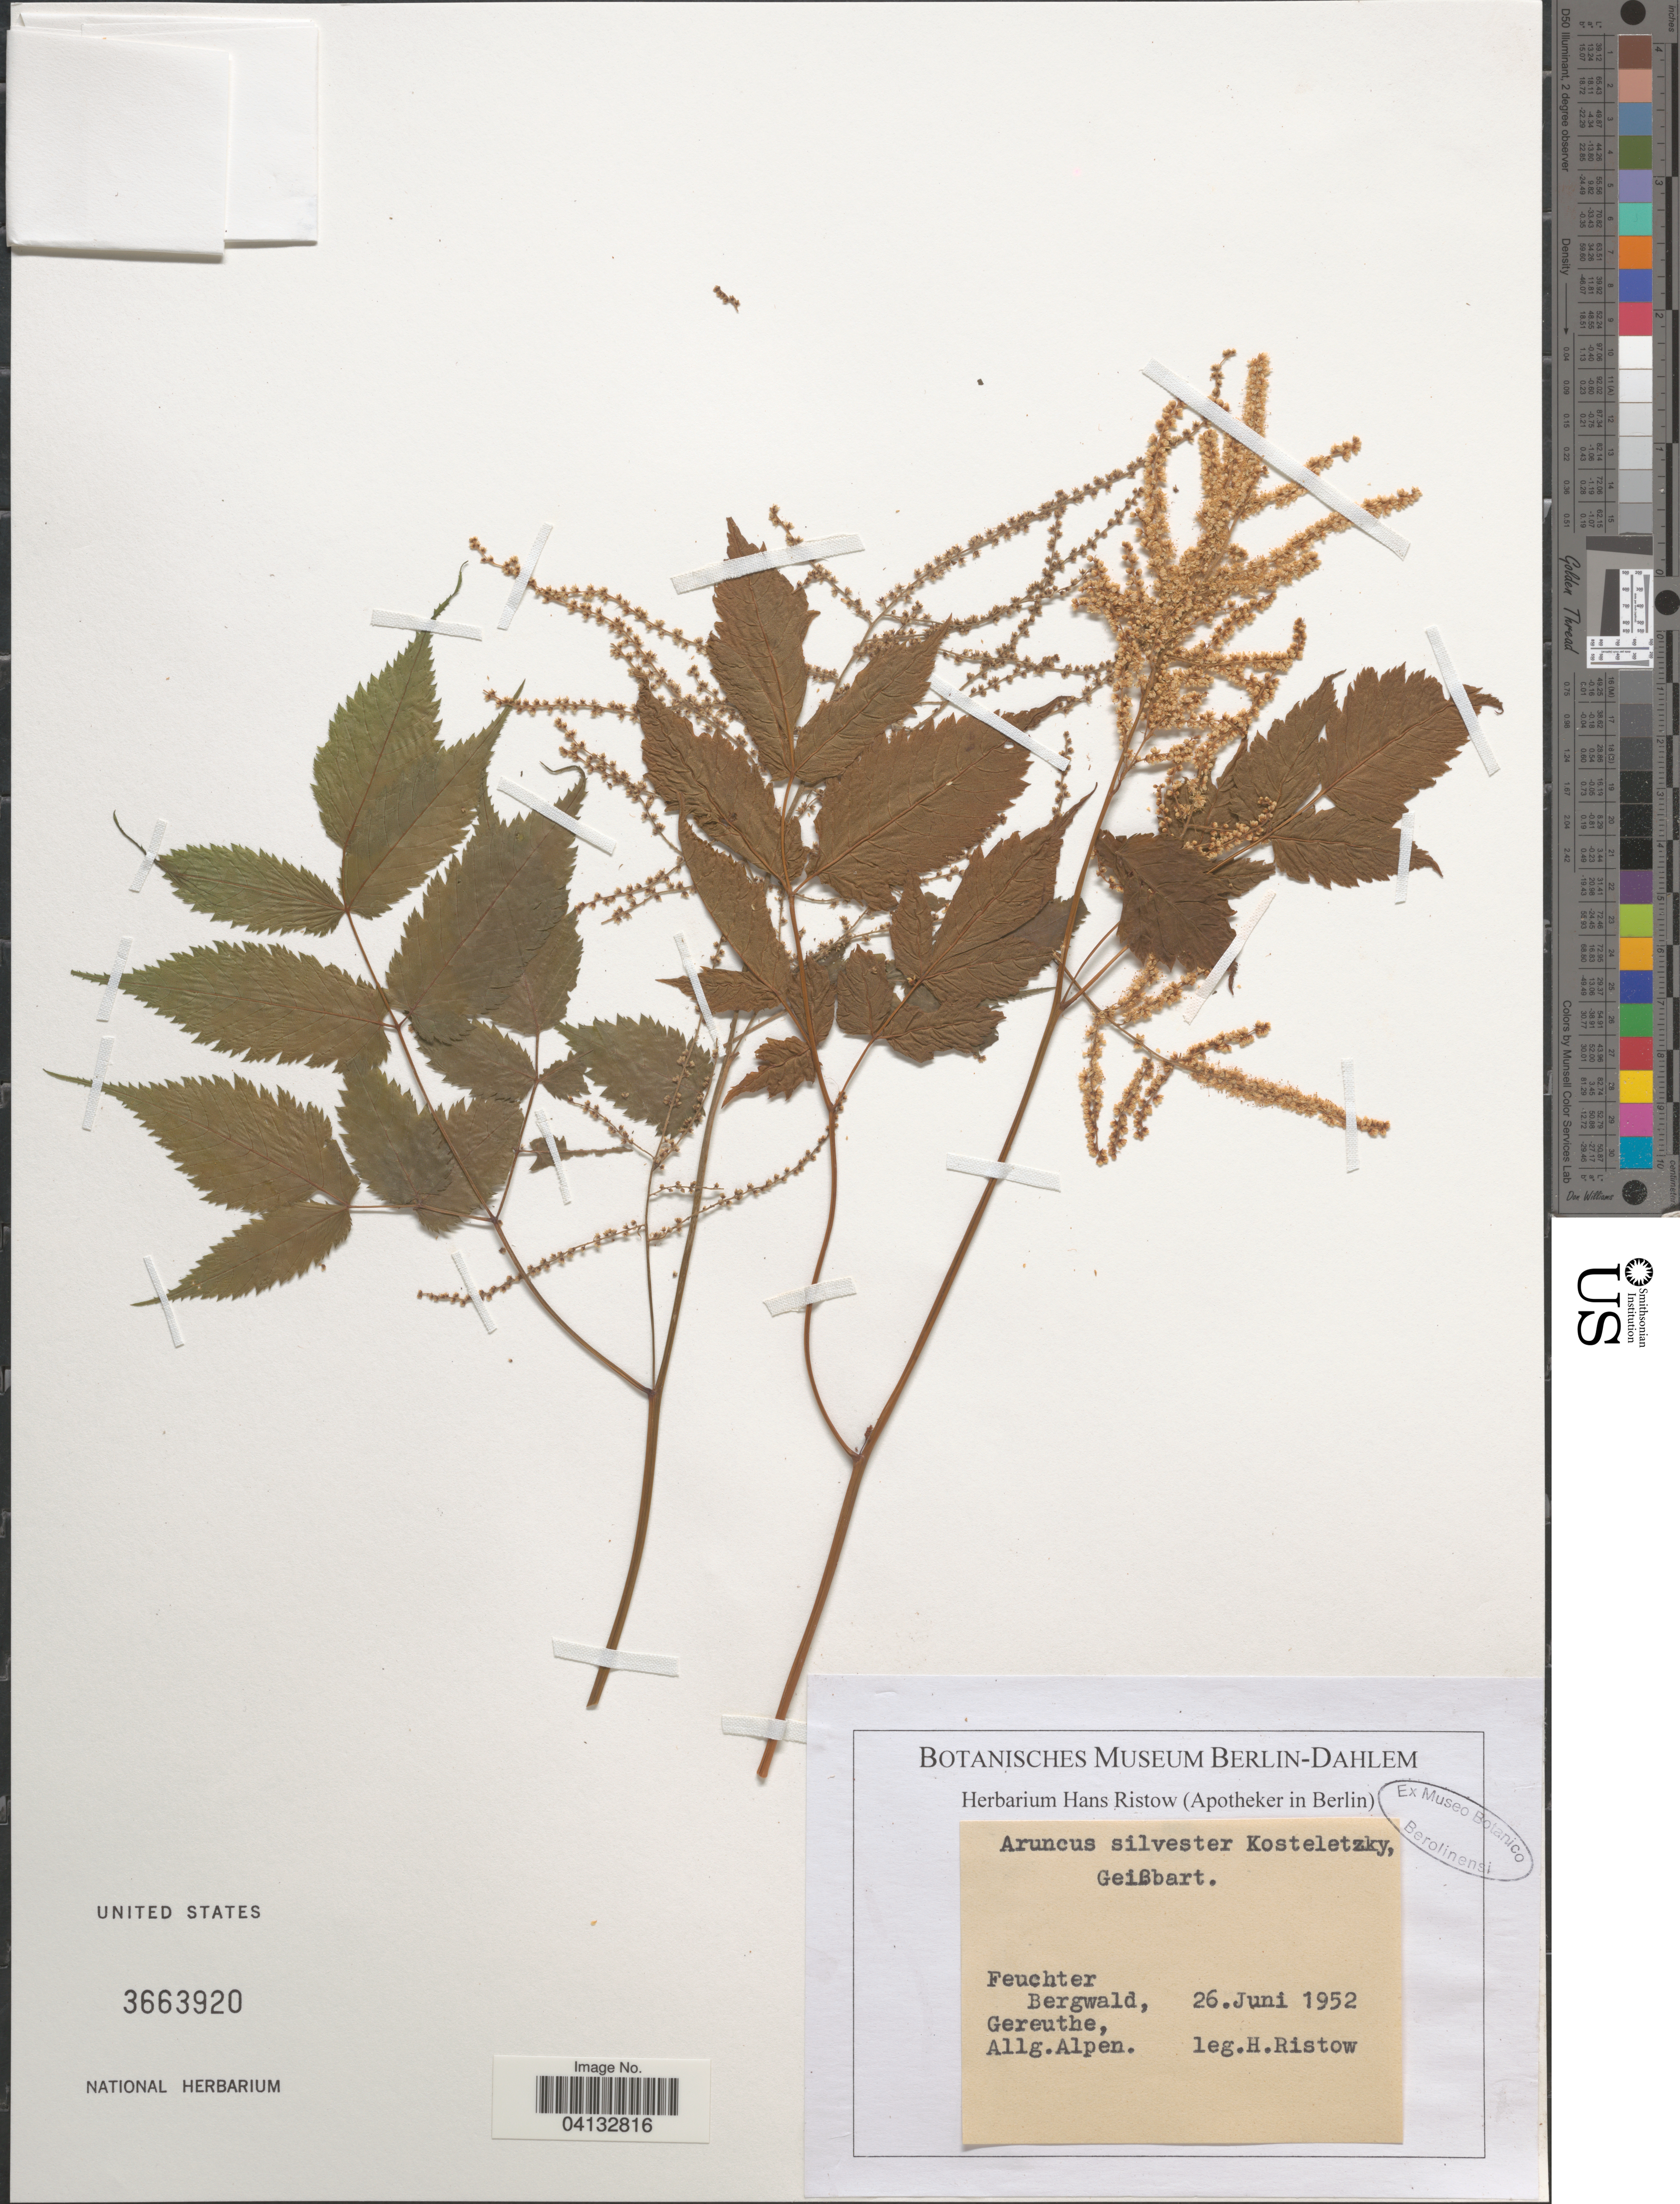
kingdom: Plantae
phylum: Tracheophyta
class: Magnoliopsida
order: Rosales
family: Rosaceae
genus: Aruncus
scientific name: Aruncus sylvester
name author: Kostel. ex Maxim.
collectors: H. Ristow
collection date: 1952-06-26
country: Germany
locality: Feuchter Bergwald, Gereuthe, Allg. Alpen.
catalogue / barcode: US 3663920